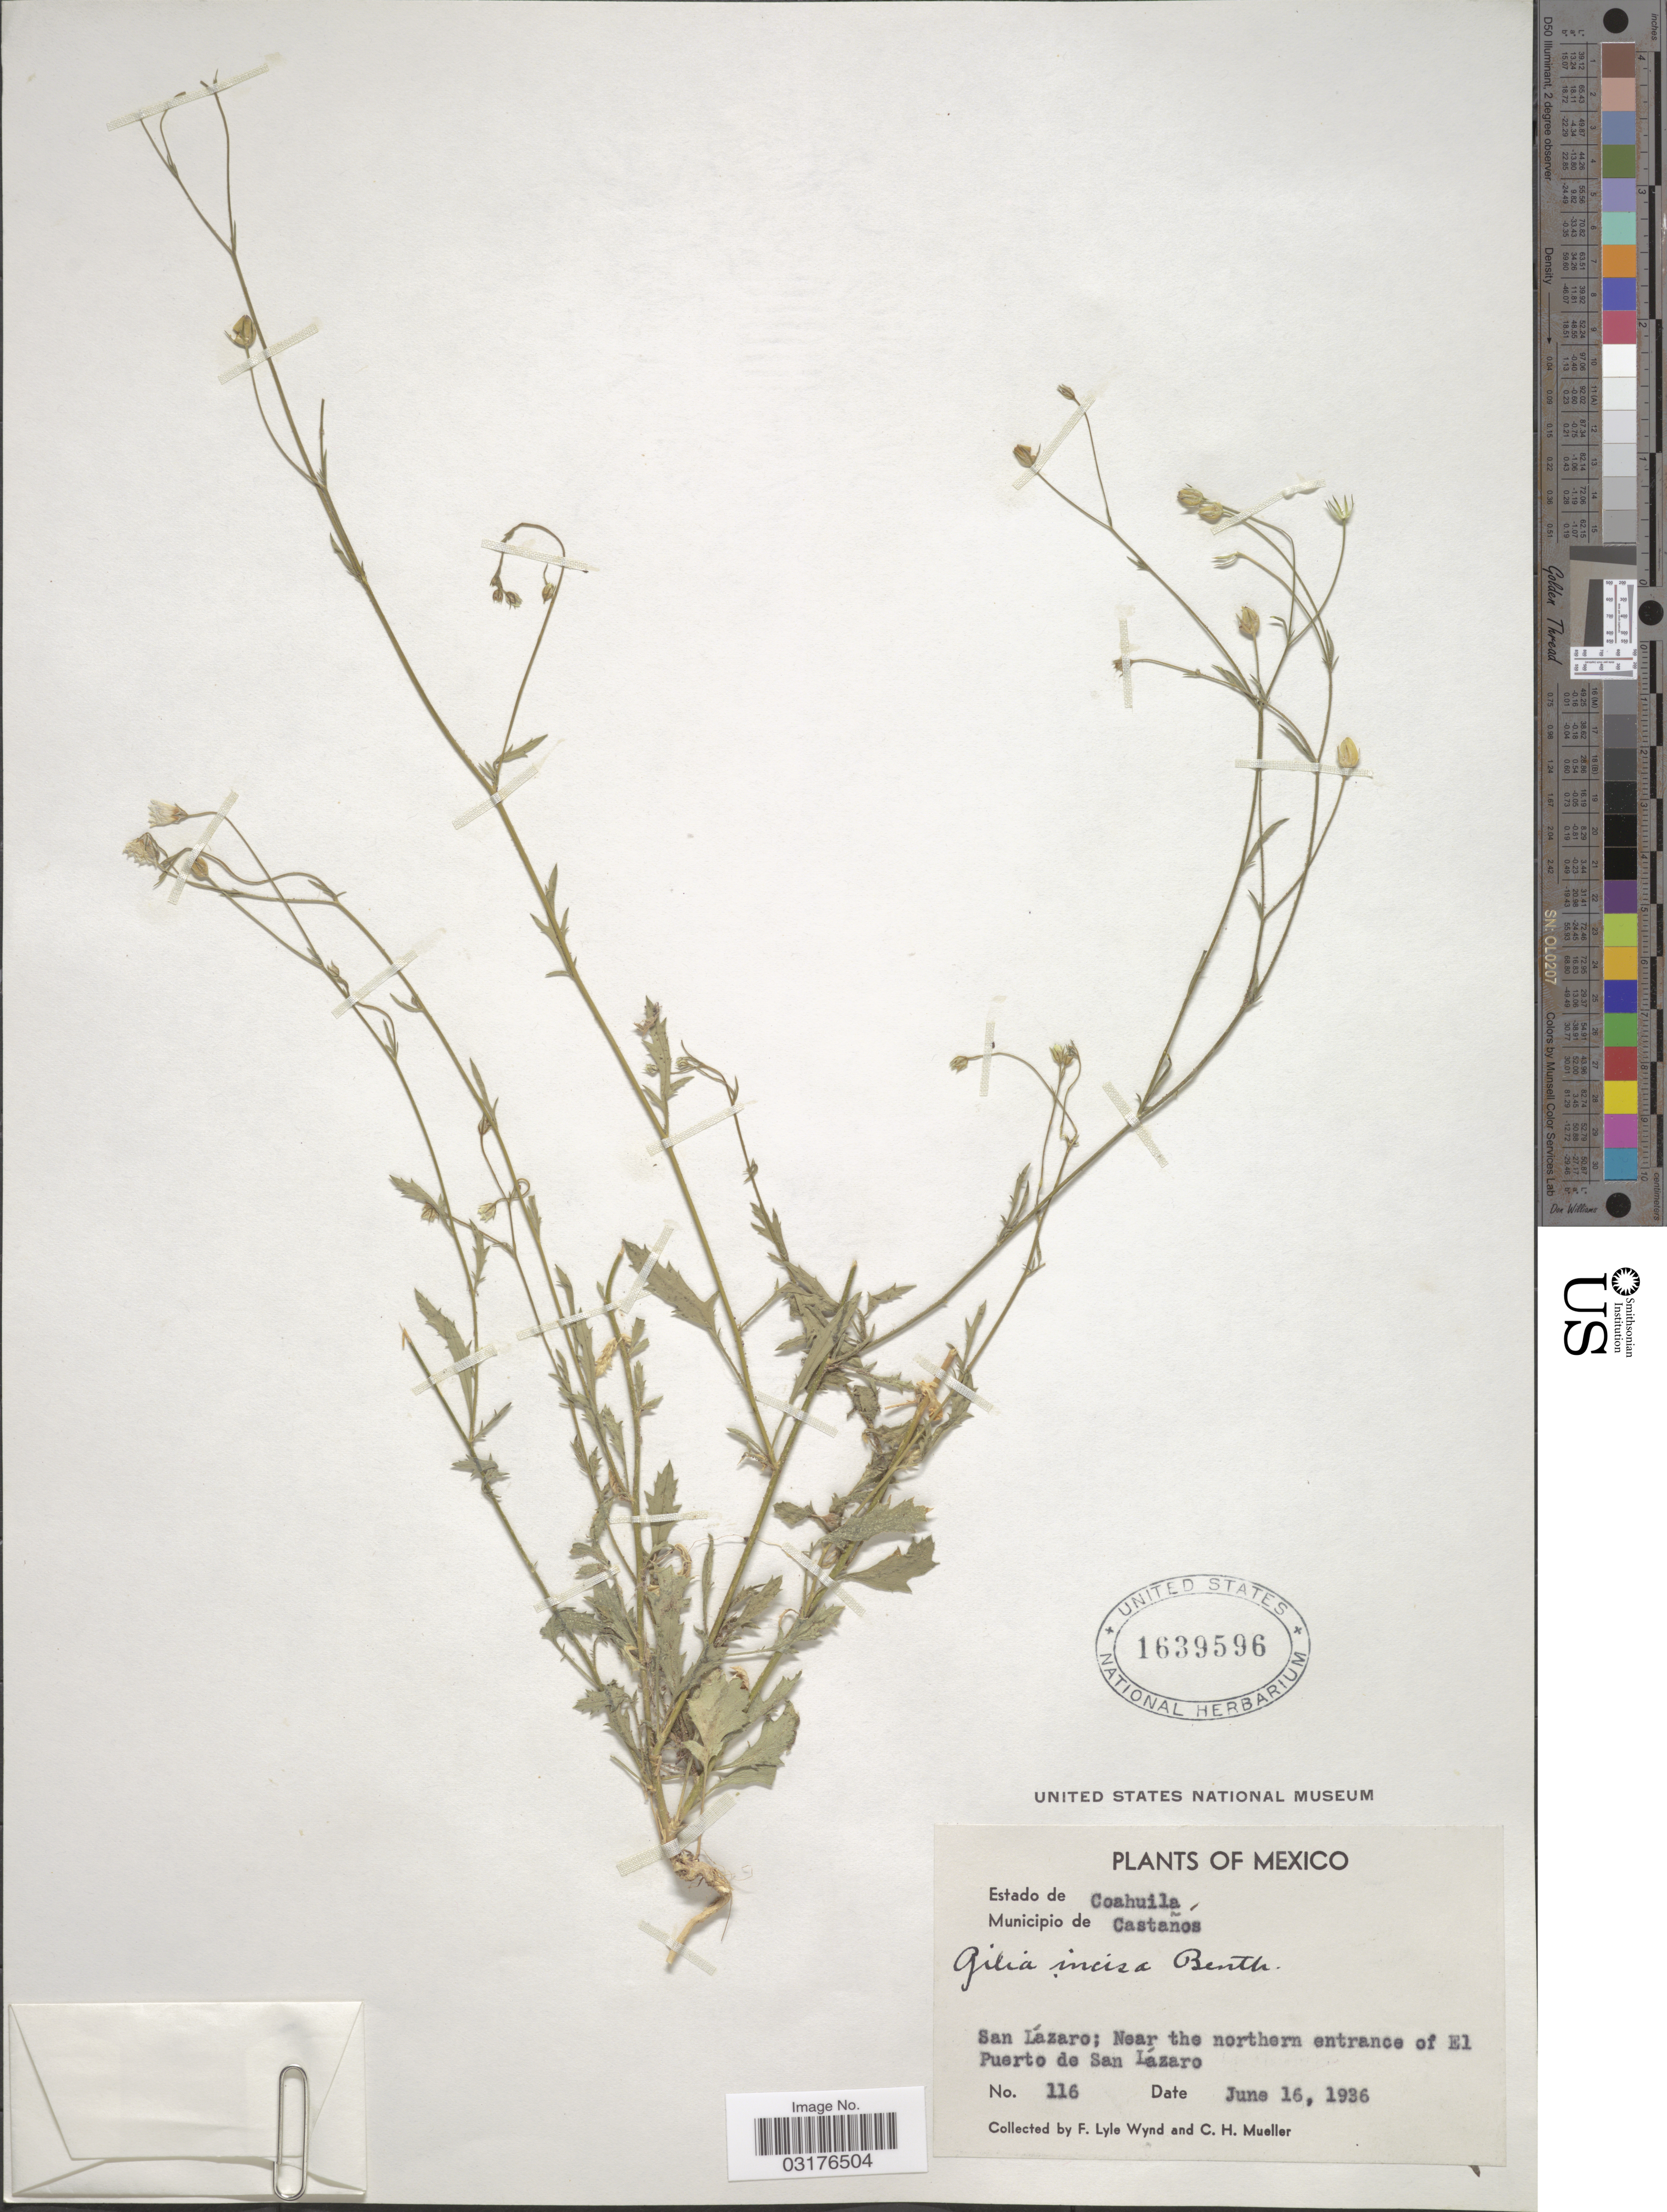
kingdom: Plantae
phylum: Tracheophyta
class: Magnoliopsida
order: Ericales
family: Polemoniaceae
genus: Giliastrum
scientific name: Giliastrum incisum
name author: (Benth.) J.M. Porter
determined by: Strong, Mark T., (BOT), Smithsonian Institution - National Museum of Natural History (UNITED STATES)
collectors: F. Ward & C. H. Mueller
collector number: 116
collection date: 1936-06-16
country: Mexico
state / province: Coahuila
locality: Municipio de Castaños. San Lázaro; Near the northern entrance of El Puerto de San Lázaro.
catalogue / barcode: US 1639596